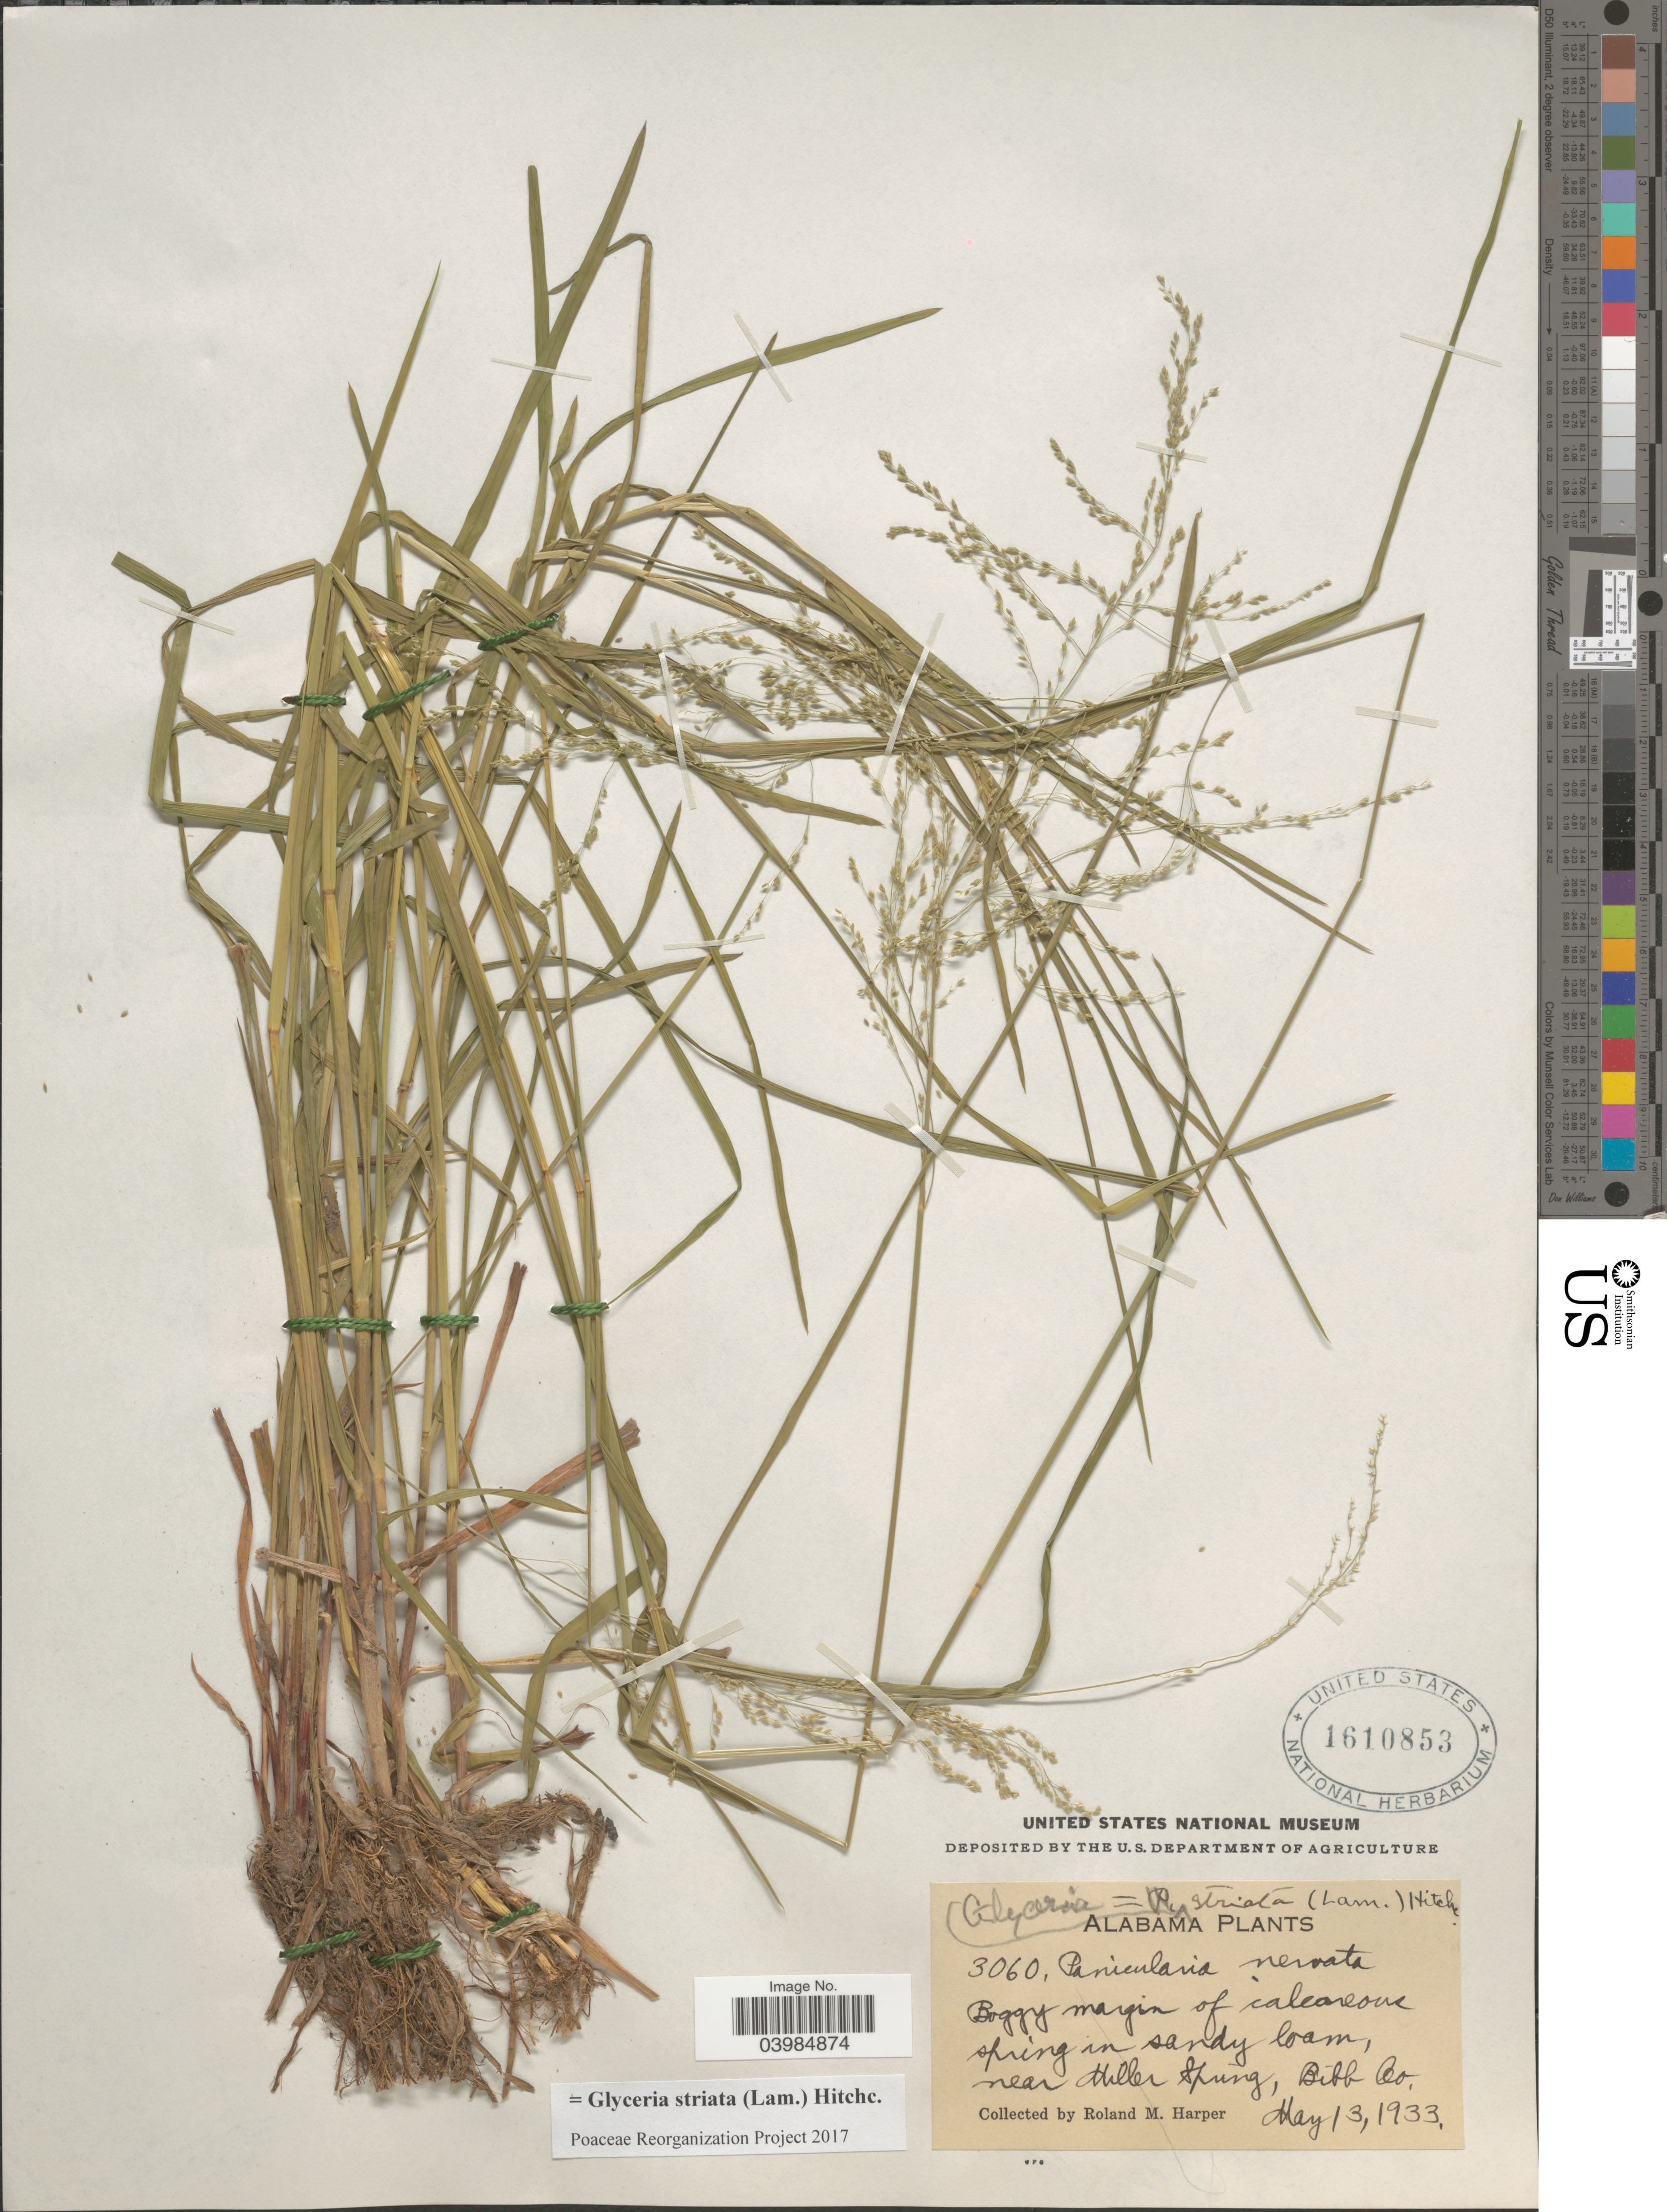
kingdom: Plantae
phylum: Tracheophyta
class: Liliopsida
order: Poales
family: Poaceae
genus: Glyceria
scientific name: Glyceria striata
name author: (Lam.) Hitchc.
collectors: R. M. Harper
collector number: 3060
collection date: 1933-05-13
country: United States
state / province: Alabama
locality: Boggy margin of calcareous spring in sandy loam, near Miller Spring, Bibb Co.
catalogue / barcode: US 1610853